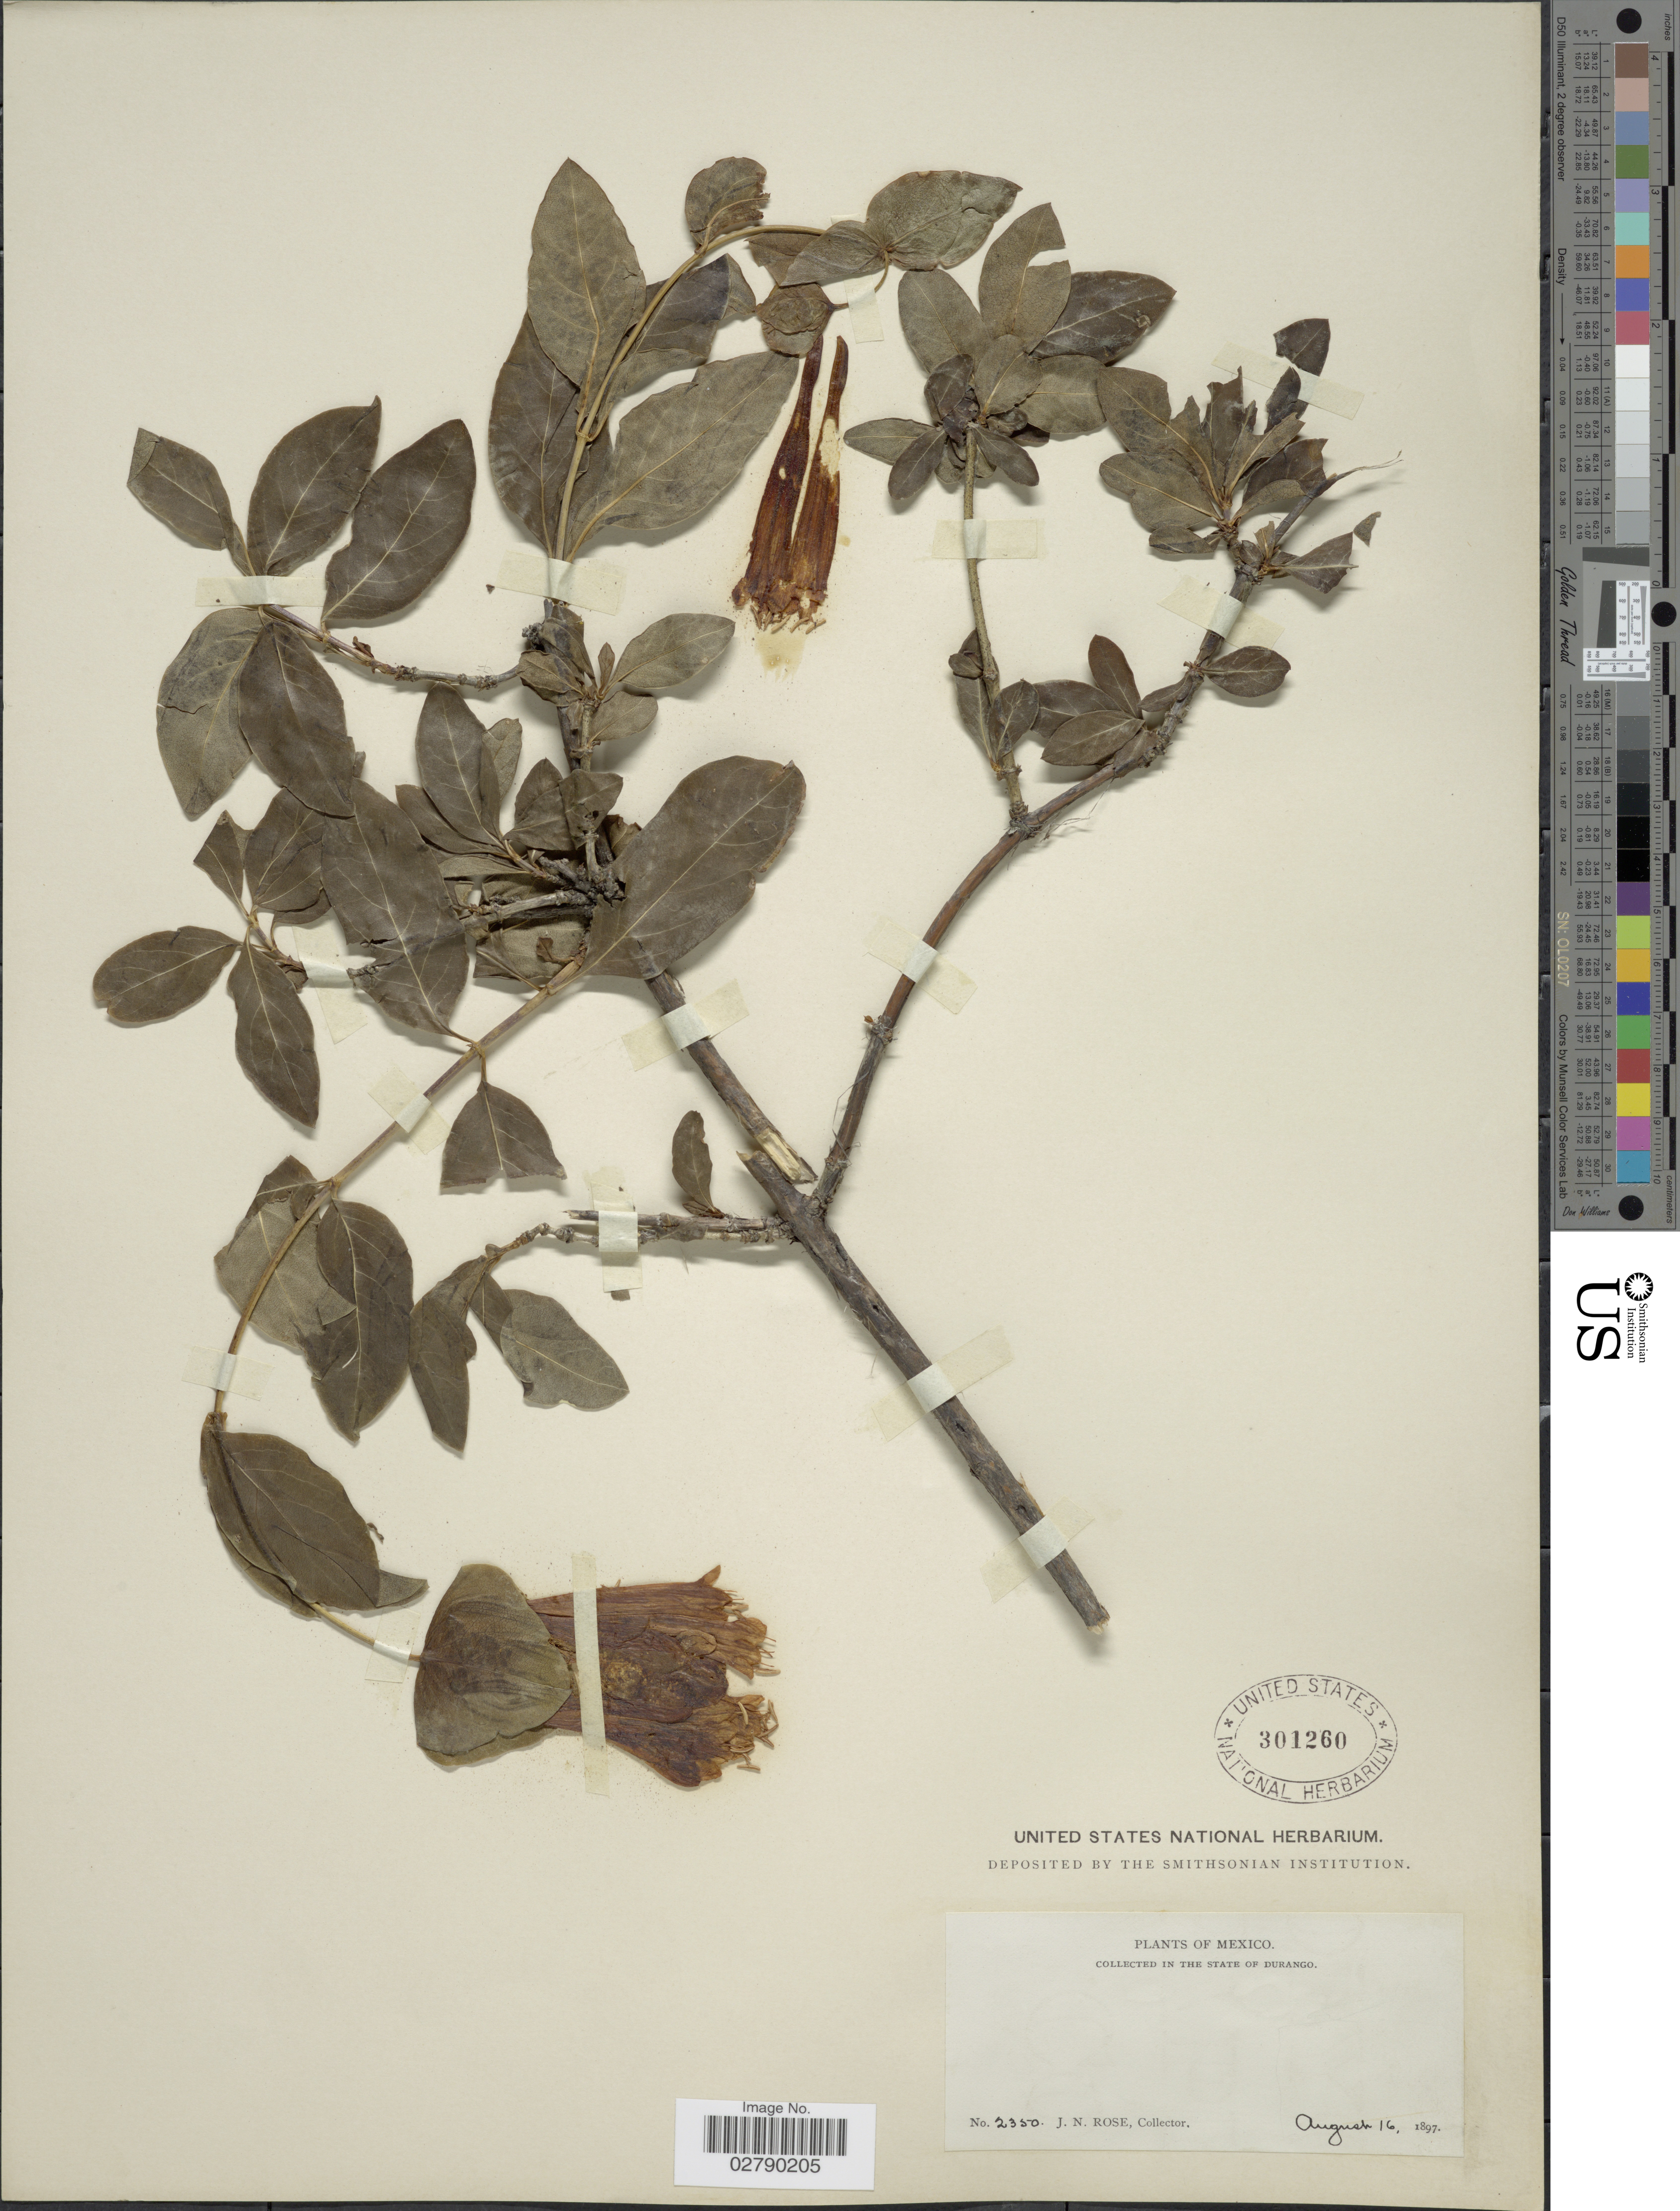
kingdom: Plantae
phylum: Tracheophyta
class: Magnoliopsida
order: Dipsacales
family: Caprifoliaceae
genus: Lonicera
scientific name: Lonicera pilosa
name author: Willd. ex Kunth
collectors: J. N. Rose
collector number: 2350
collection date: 1897-08-16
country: Mexico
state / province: Durango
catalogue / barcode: US 301260